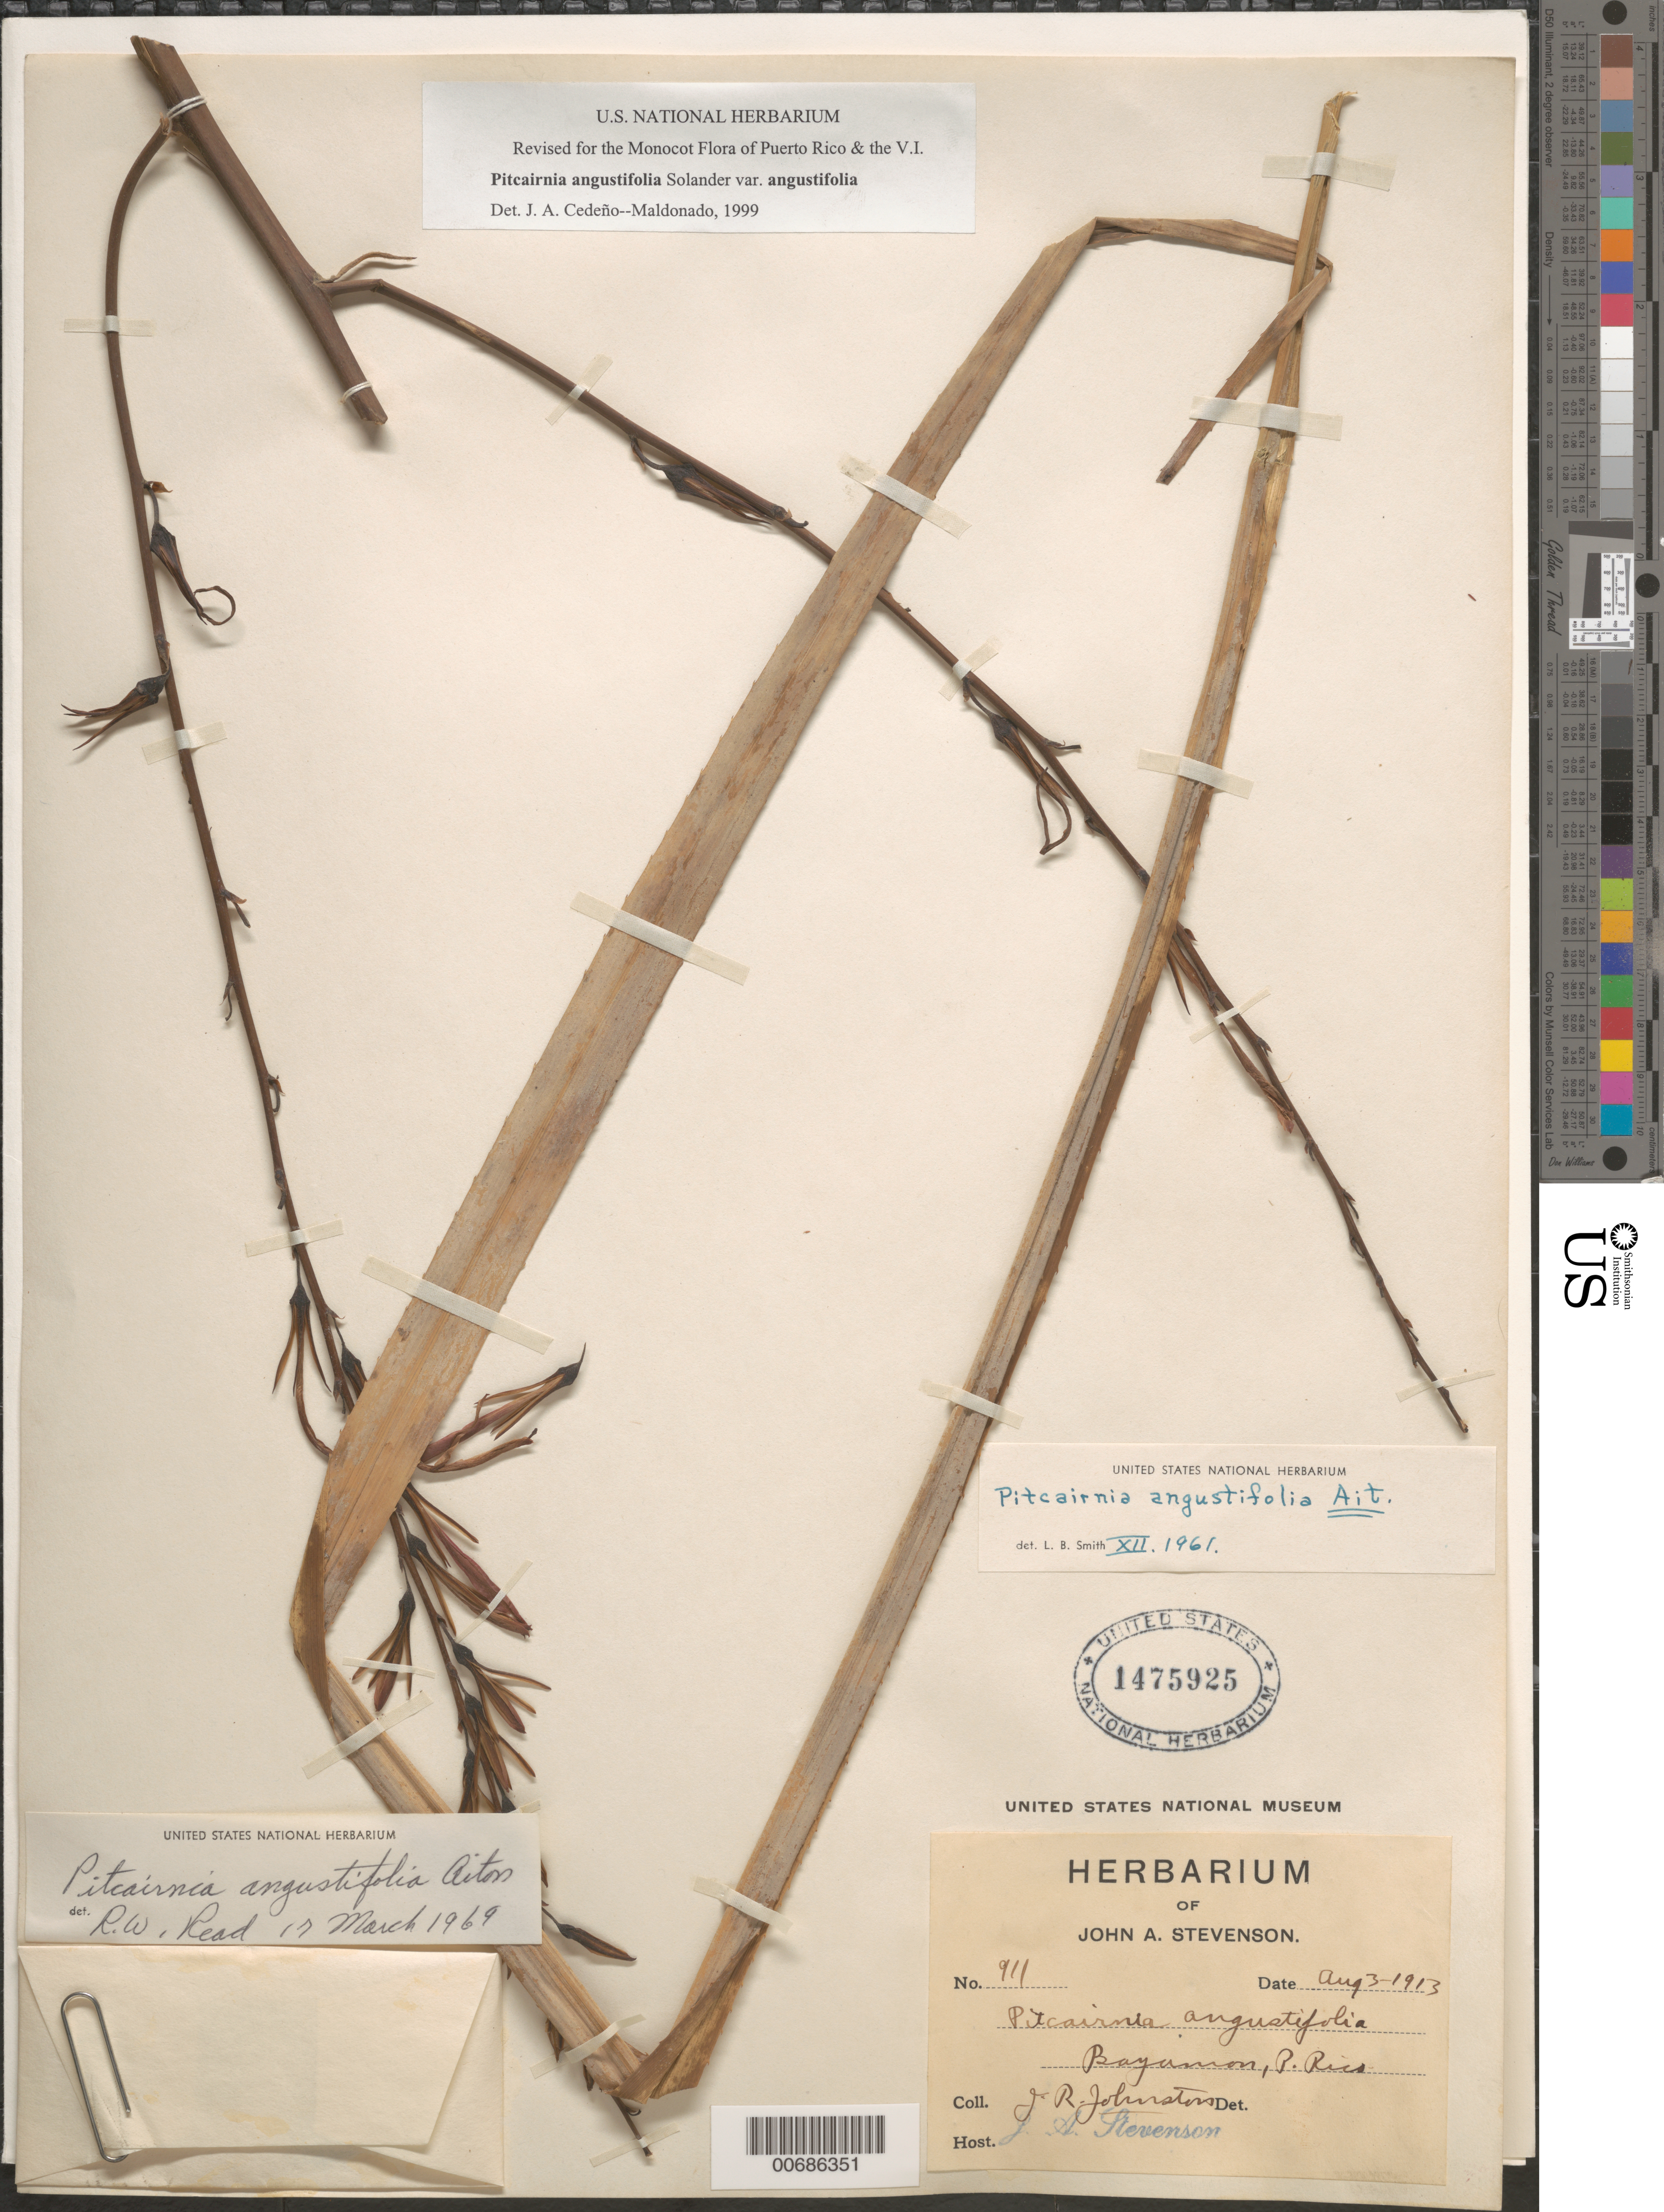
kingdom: Plantae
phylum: Tracheophyta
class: Liliopsida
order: Poales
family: Bromeliaceae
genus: Pitcairnia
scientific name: Pitcairnia angustifolia var. angustifolia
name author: Sol. ex Aiton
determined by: Cedeño-Maldonado, J. A.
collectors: J. Stevenson & J. Johnston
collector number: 911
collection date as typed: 03 Aug 1913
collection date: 1913-08-03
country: Puerto Rico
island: Greater Antilles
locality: Bajamon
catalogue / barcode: US 1475925